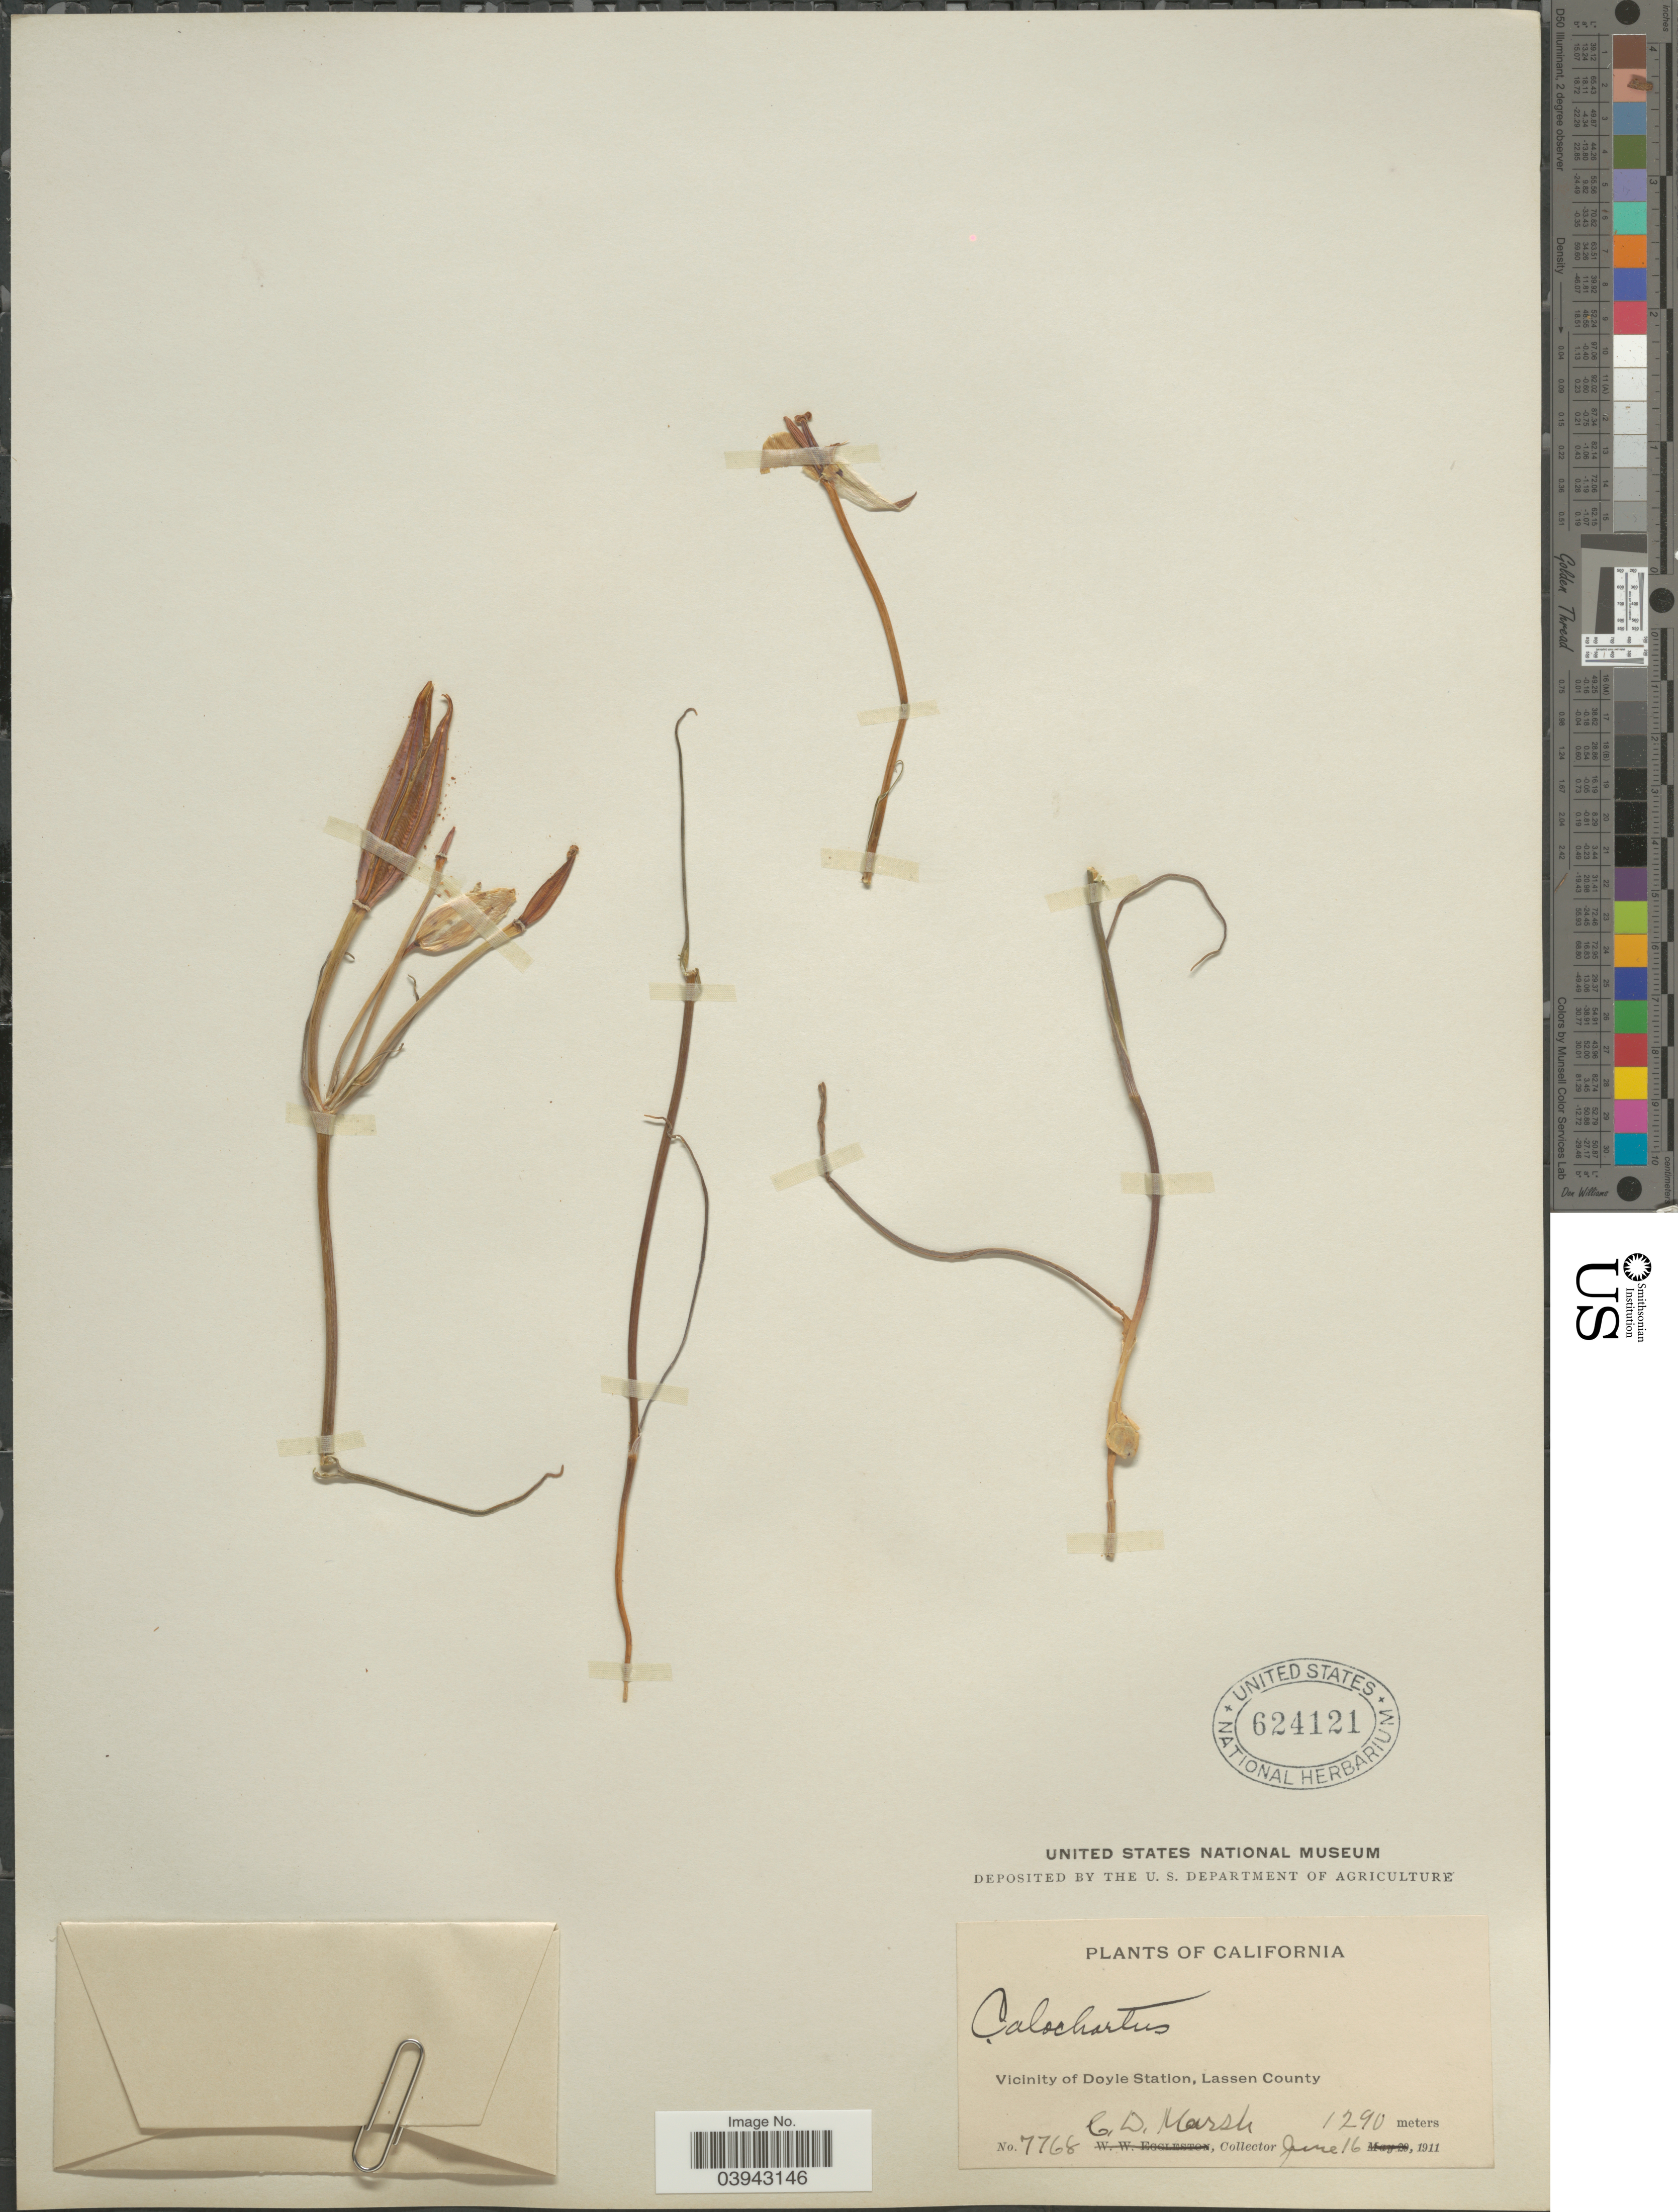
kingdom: Plantae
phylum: Tracheophyta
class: Liliopsida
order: Liliales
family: Liliaceae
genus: Calochortus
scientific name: Calochortus sp.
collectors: C. D. Marsh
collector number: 7768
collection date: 1911-06-16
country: United States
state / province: California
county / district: Lassen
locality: Vicinity of Doyle Station, Lassen County.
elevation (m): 1290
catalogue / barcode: US 624121